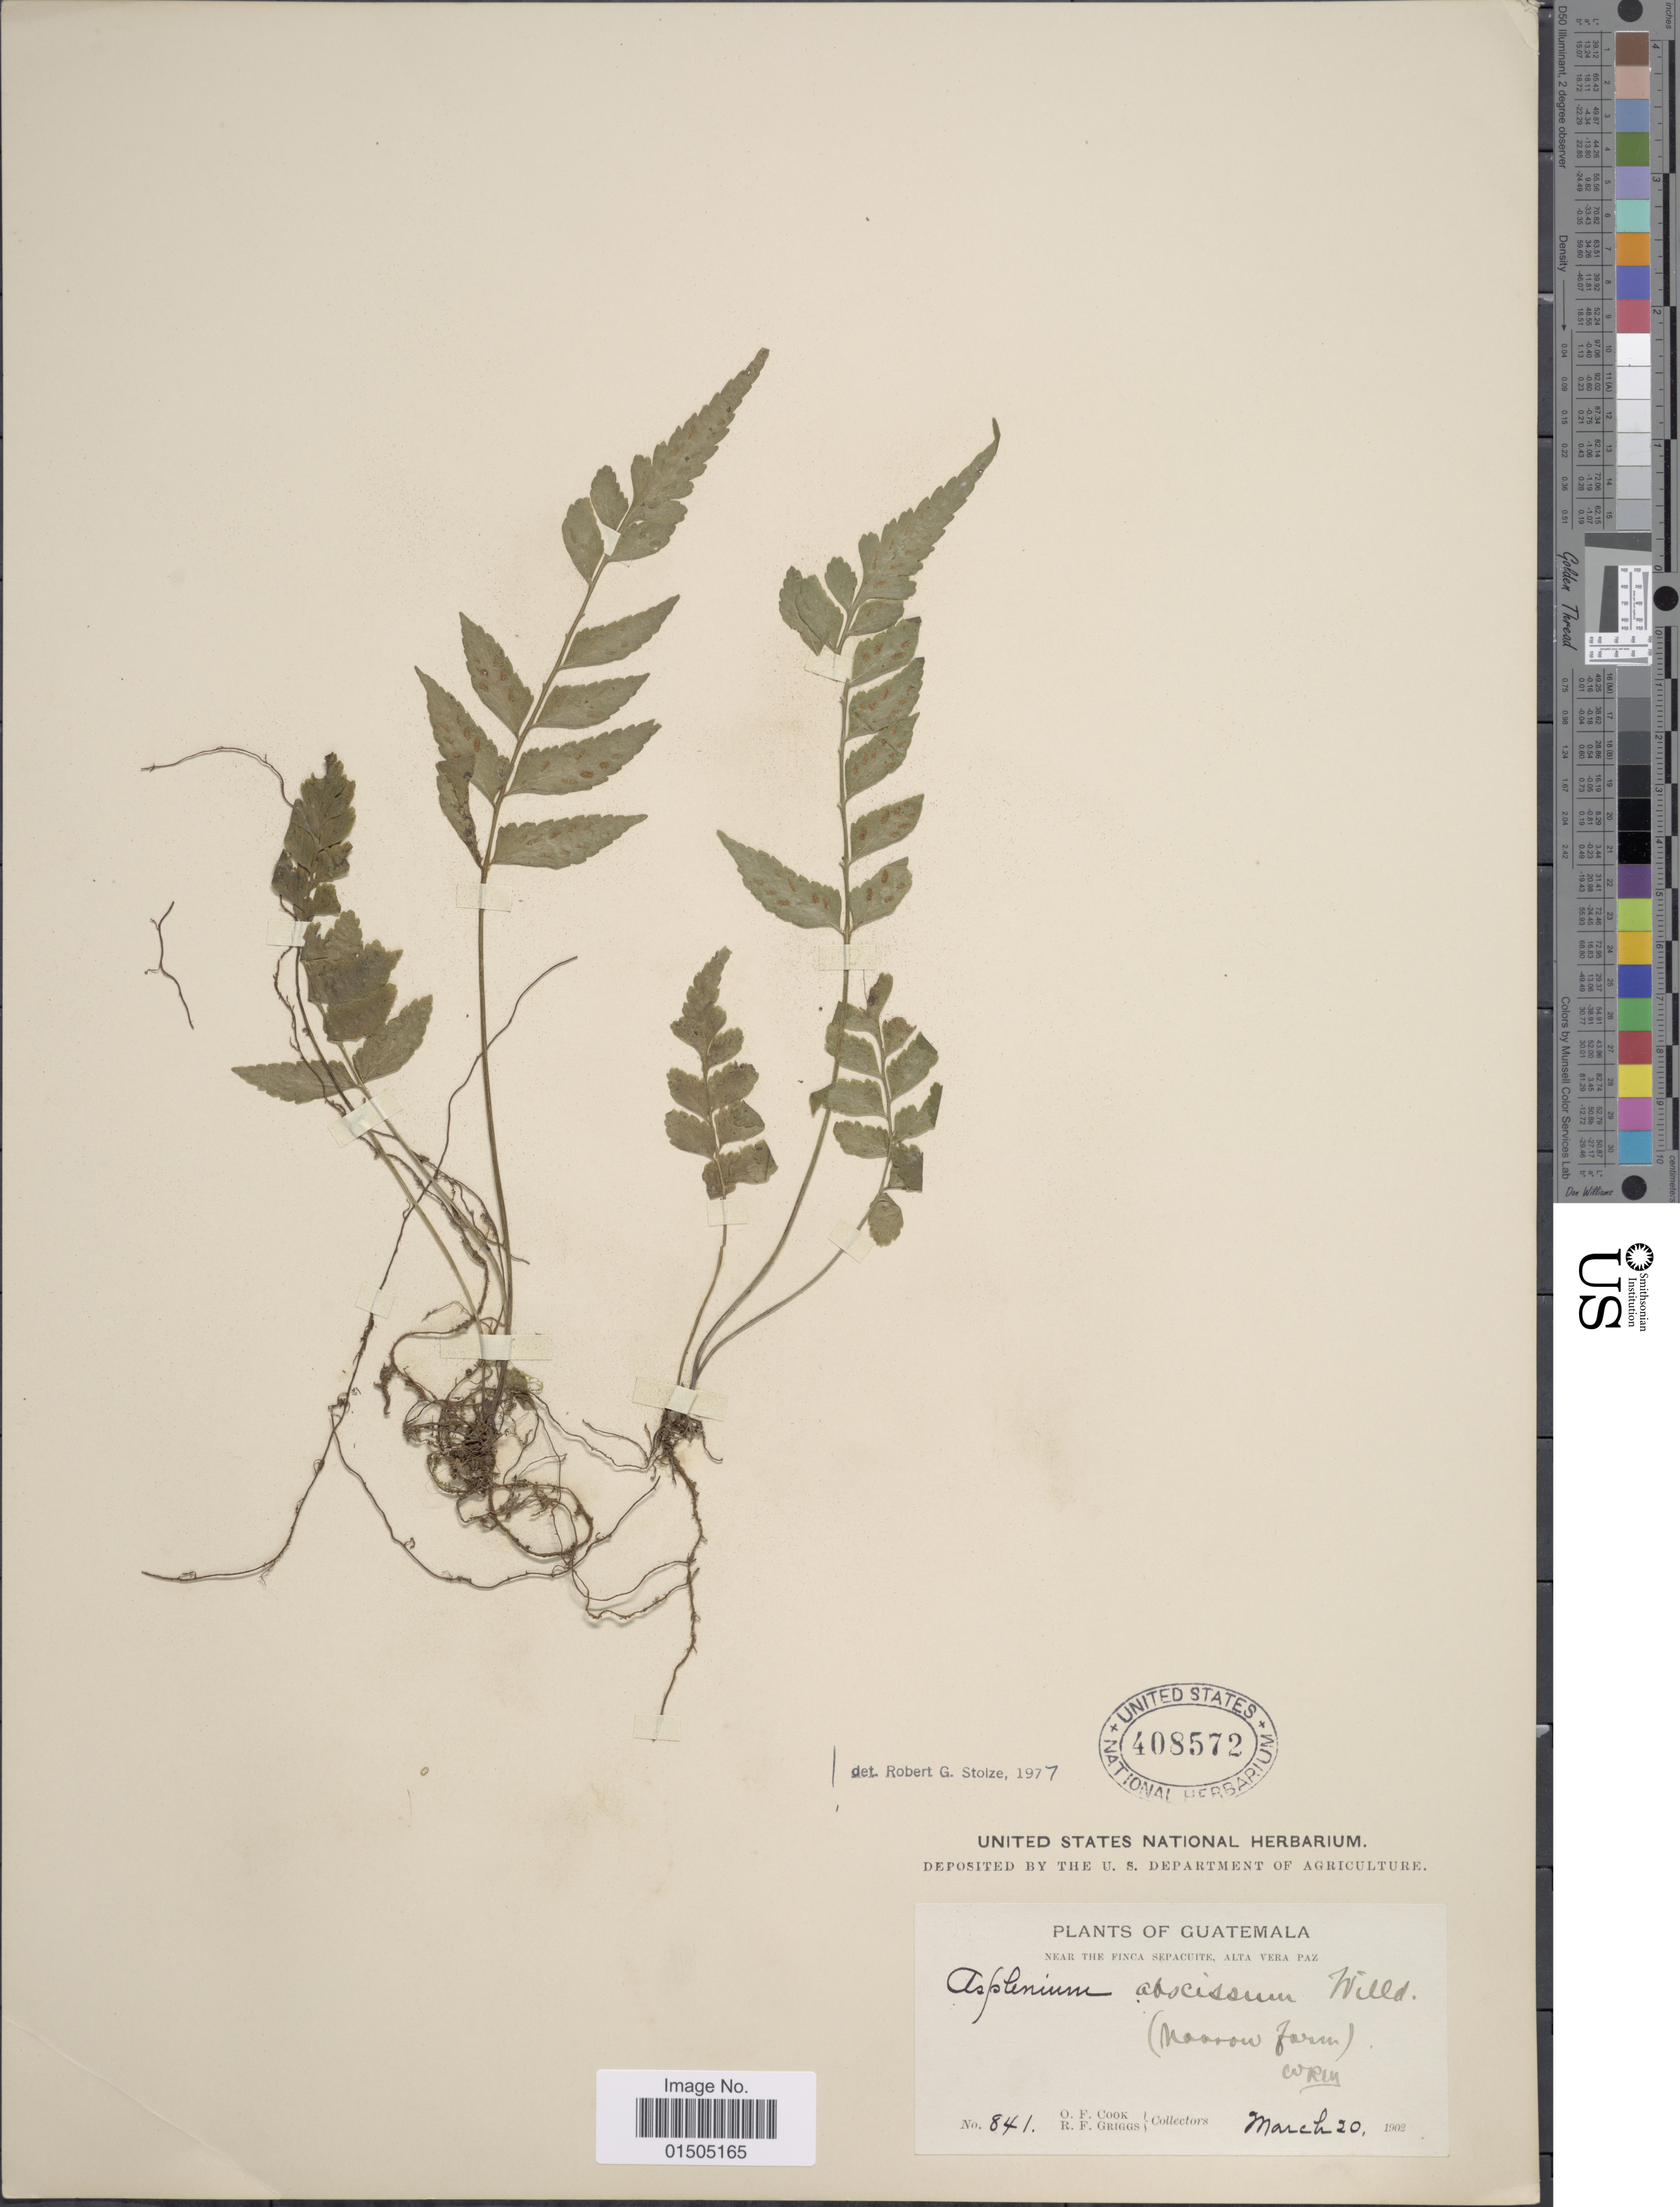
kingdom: Plantae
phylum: Tracheophyta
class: Polypodiopsida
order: Polypodiales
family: Aspleniaceae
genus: Asplenium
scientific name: Asplenium abscissum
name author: Willd.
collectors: O. F. Cook & R. F. Griggs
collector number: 841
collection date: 1902-03-20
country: Guatemala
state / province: Alta Verapaz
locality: Near the finca Sepacuite.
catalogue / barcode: US 408572